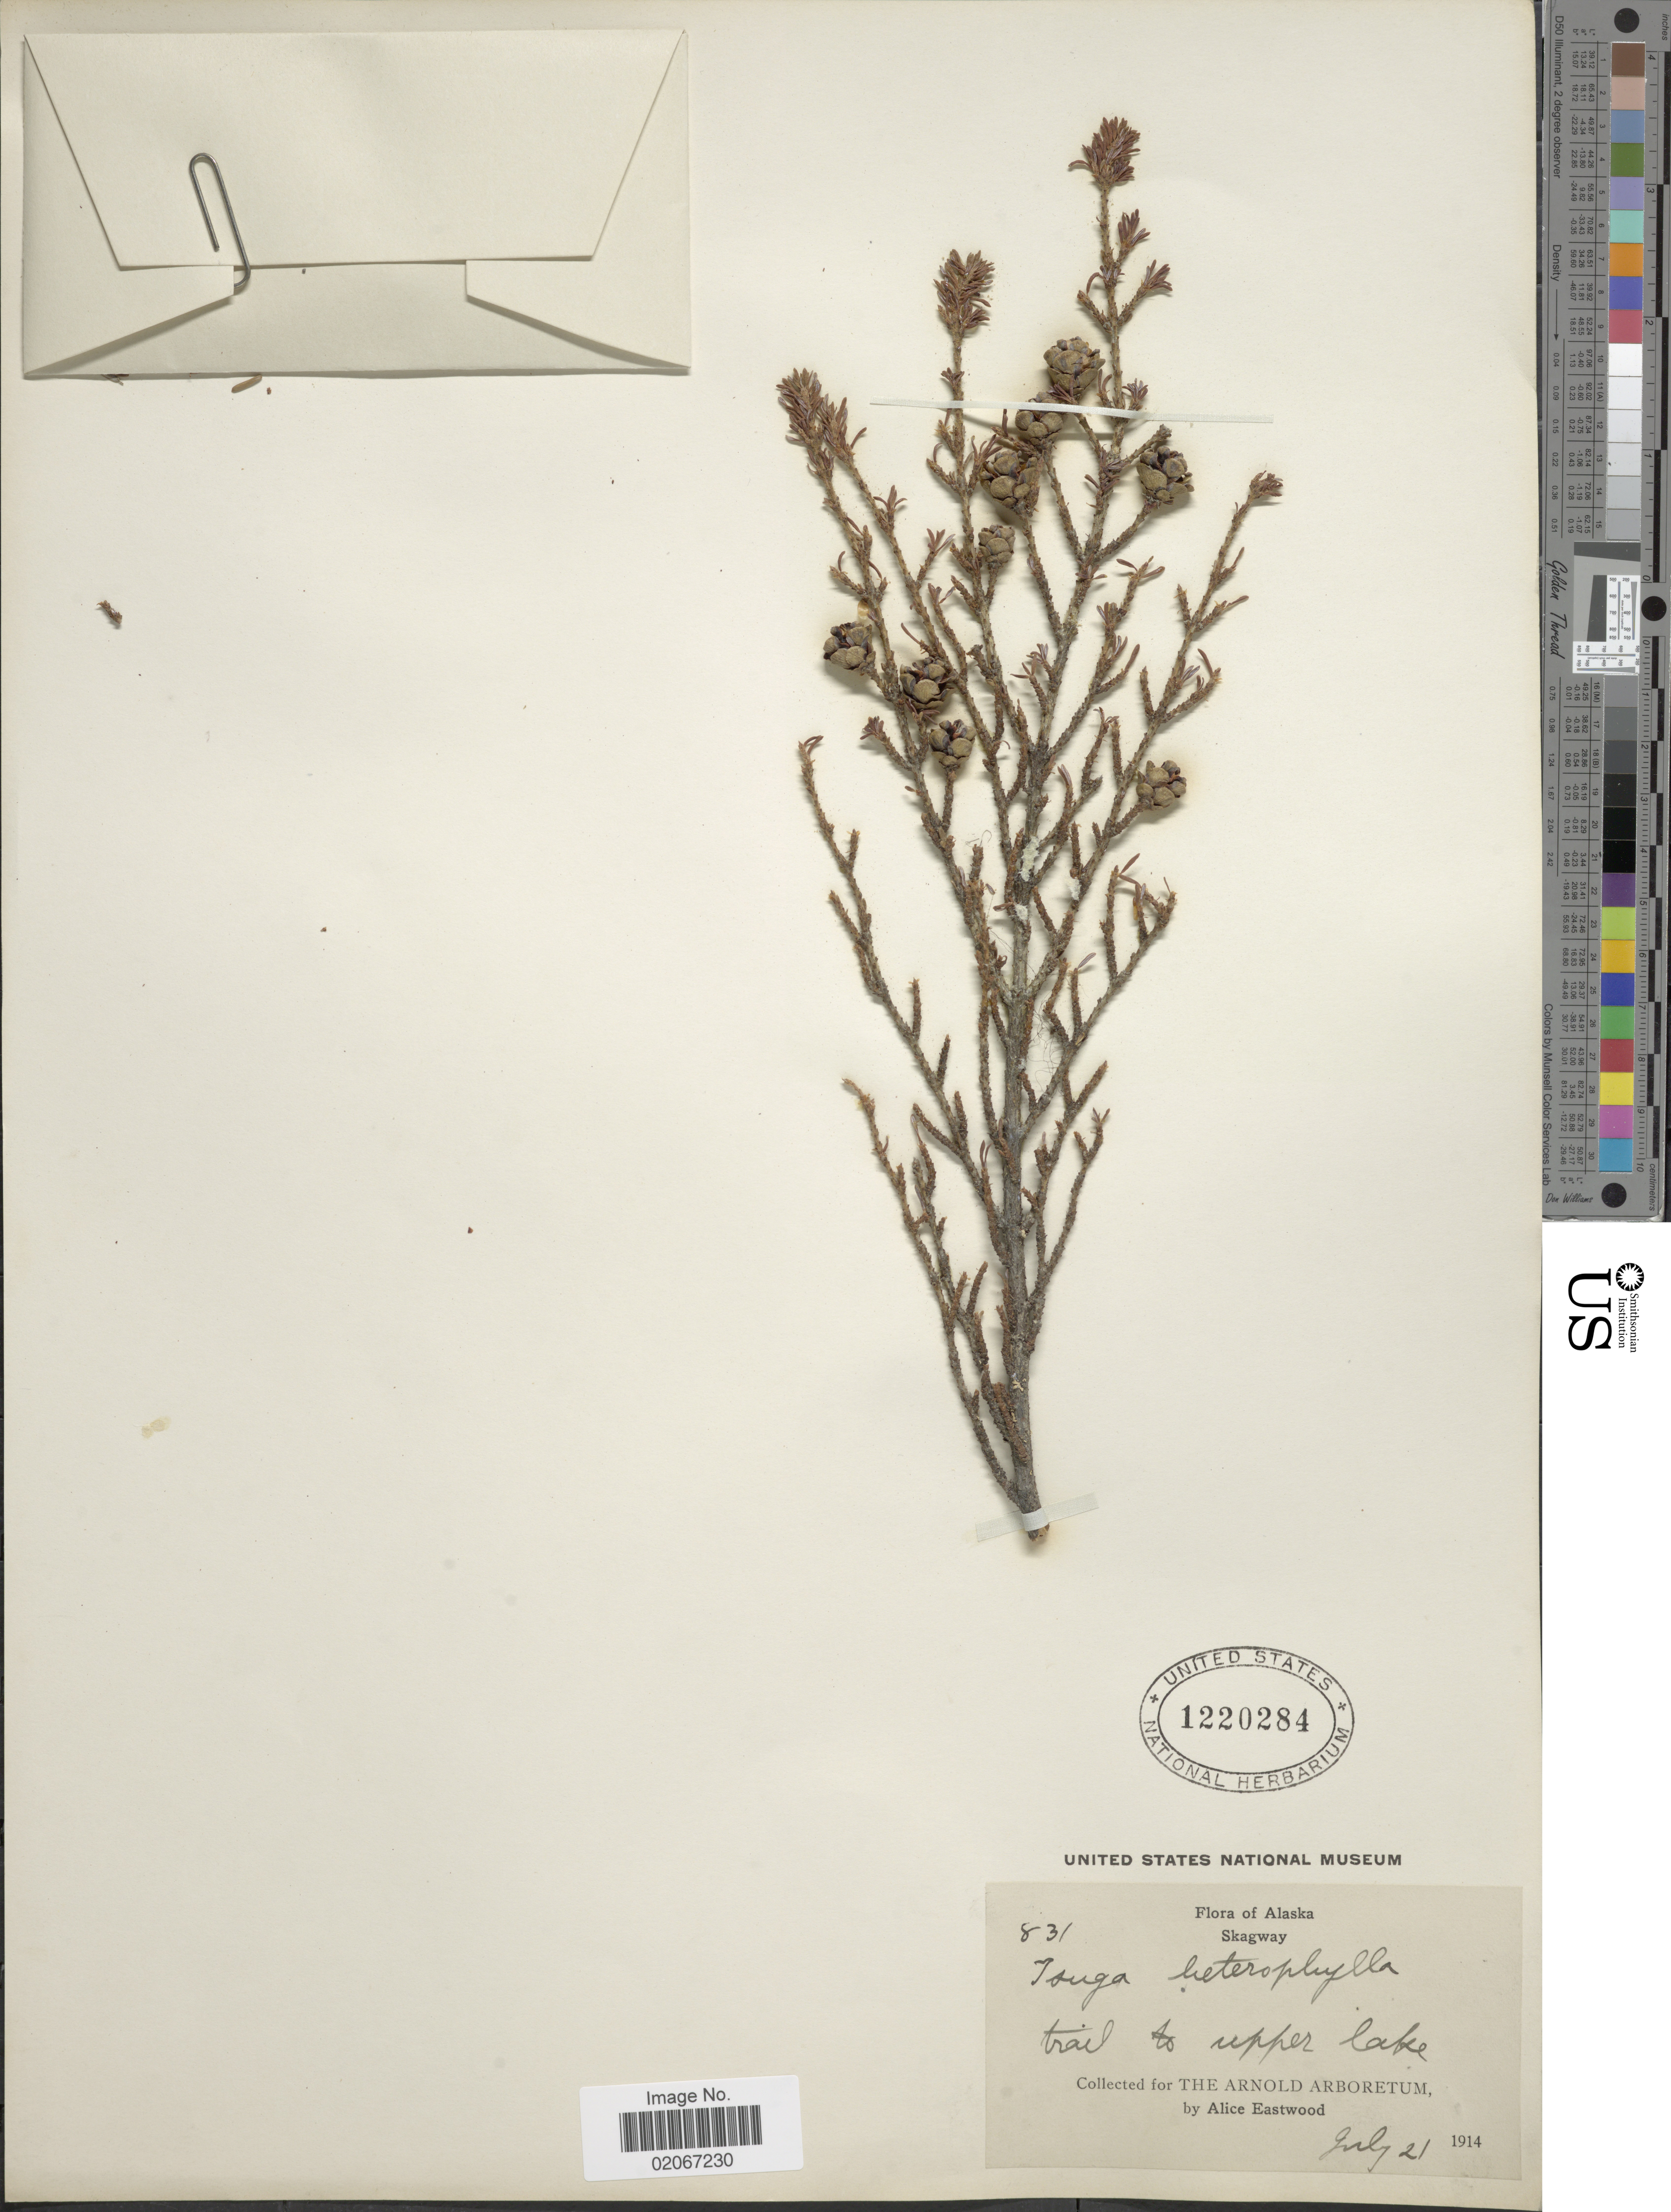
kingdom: Plantae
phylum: Tracheophyta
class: Pinopsida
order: Pinales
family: Pinaceae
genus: Tsuga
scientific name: Tsuga heterophylla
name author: (Raf.) Sarg.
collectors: A. Eastwood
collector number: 831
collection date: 1914-07-21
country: United States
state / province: Alaska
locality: Skagway, trail to upper lake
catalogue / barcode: US 1220284